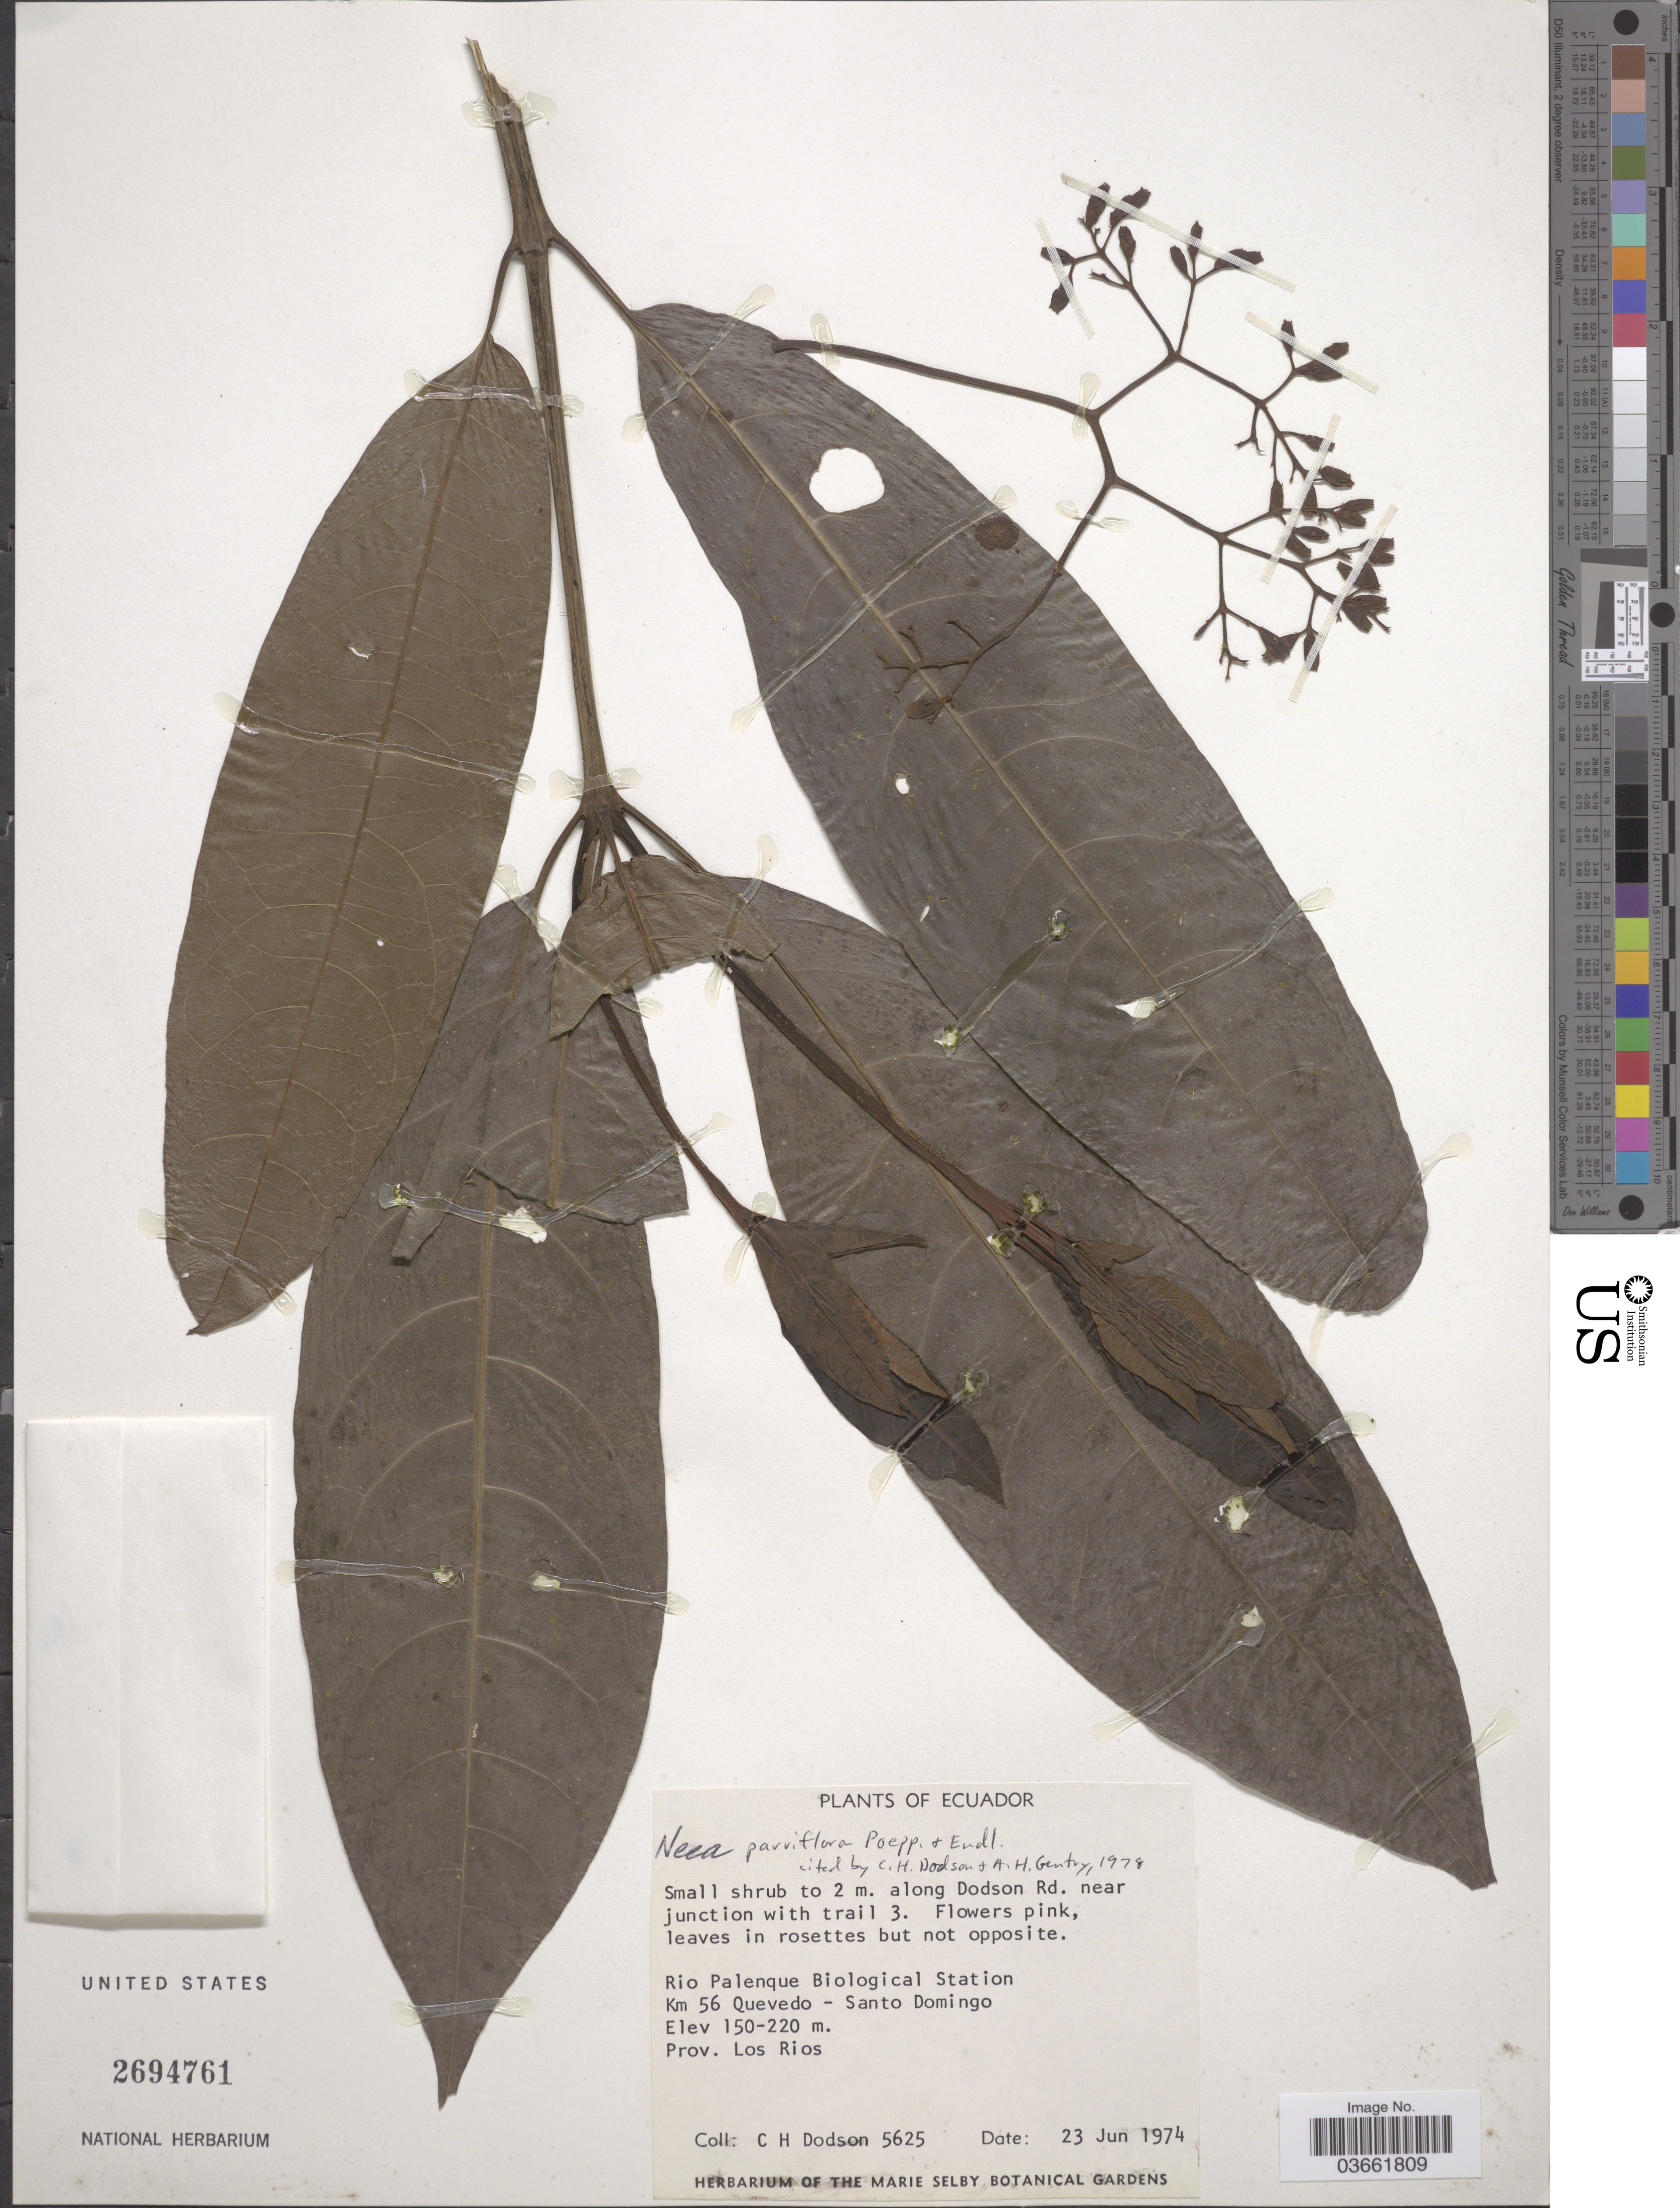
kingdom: Plantae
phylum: Tracheophyta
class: Magnoliopsida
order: Caryophyllales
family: Nyctaginaceae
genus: Neea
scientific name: Neea parviflora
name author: Poepp. & Endl.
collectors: C. H. Dodson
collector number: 5625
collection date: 1974-06-23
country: Ecuador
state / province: Los Ríos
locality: Rio Palenque Biological Station. Km 56 Quevedo - Santo Domingo.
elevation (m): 150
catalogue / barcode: US 2694761